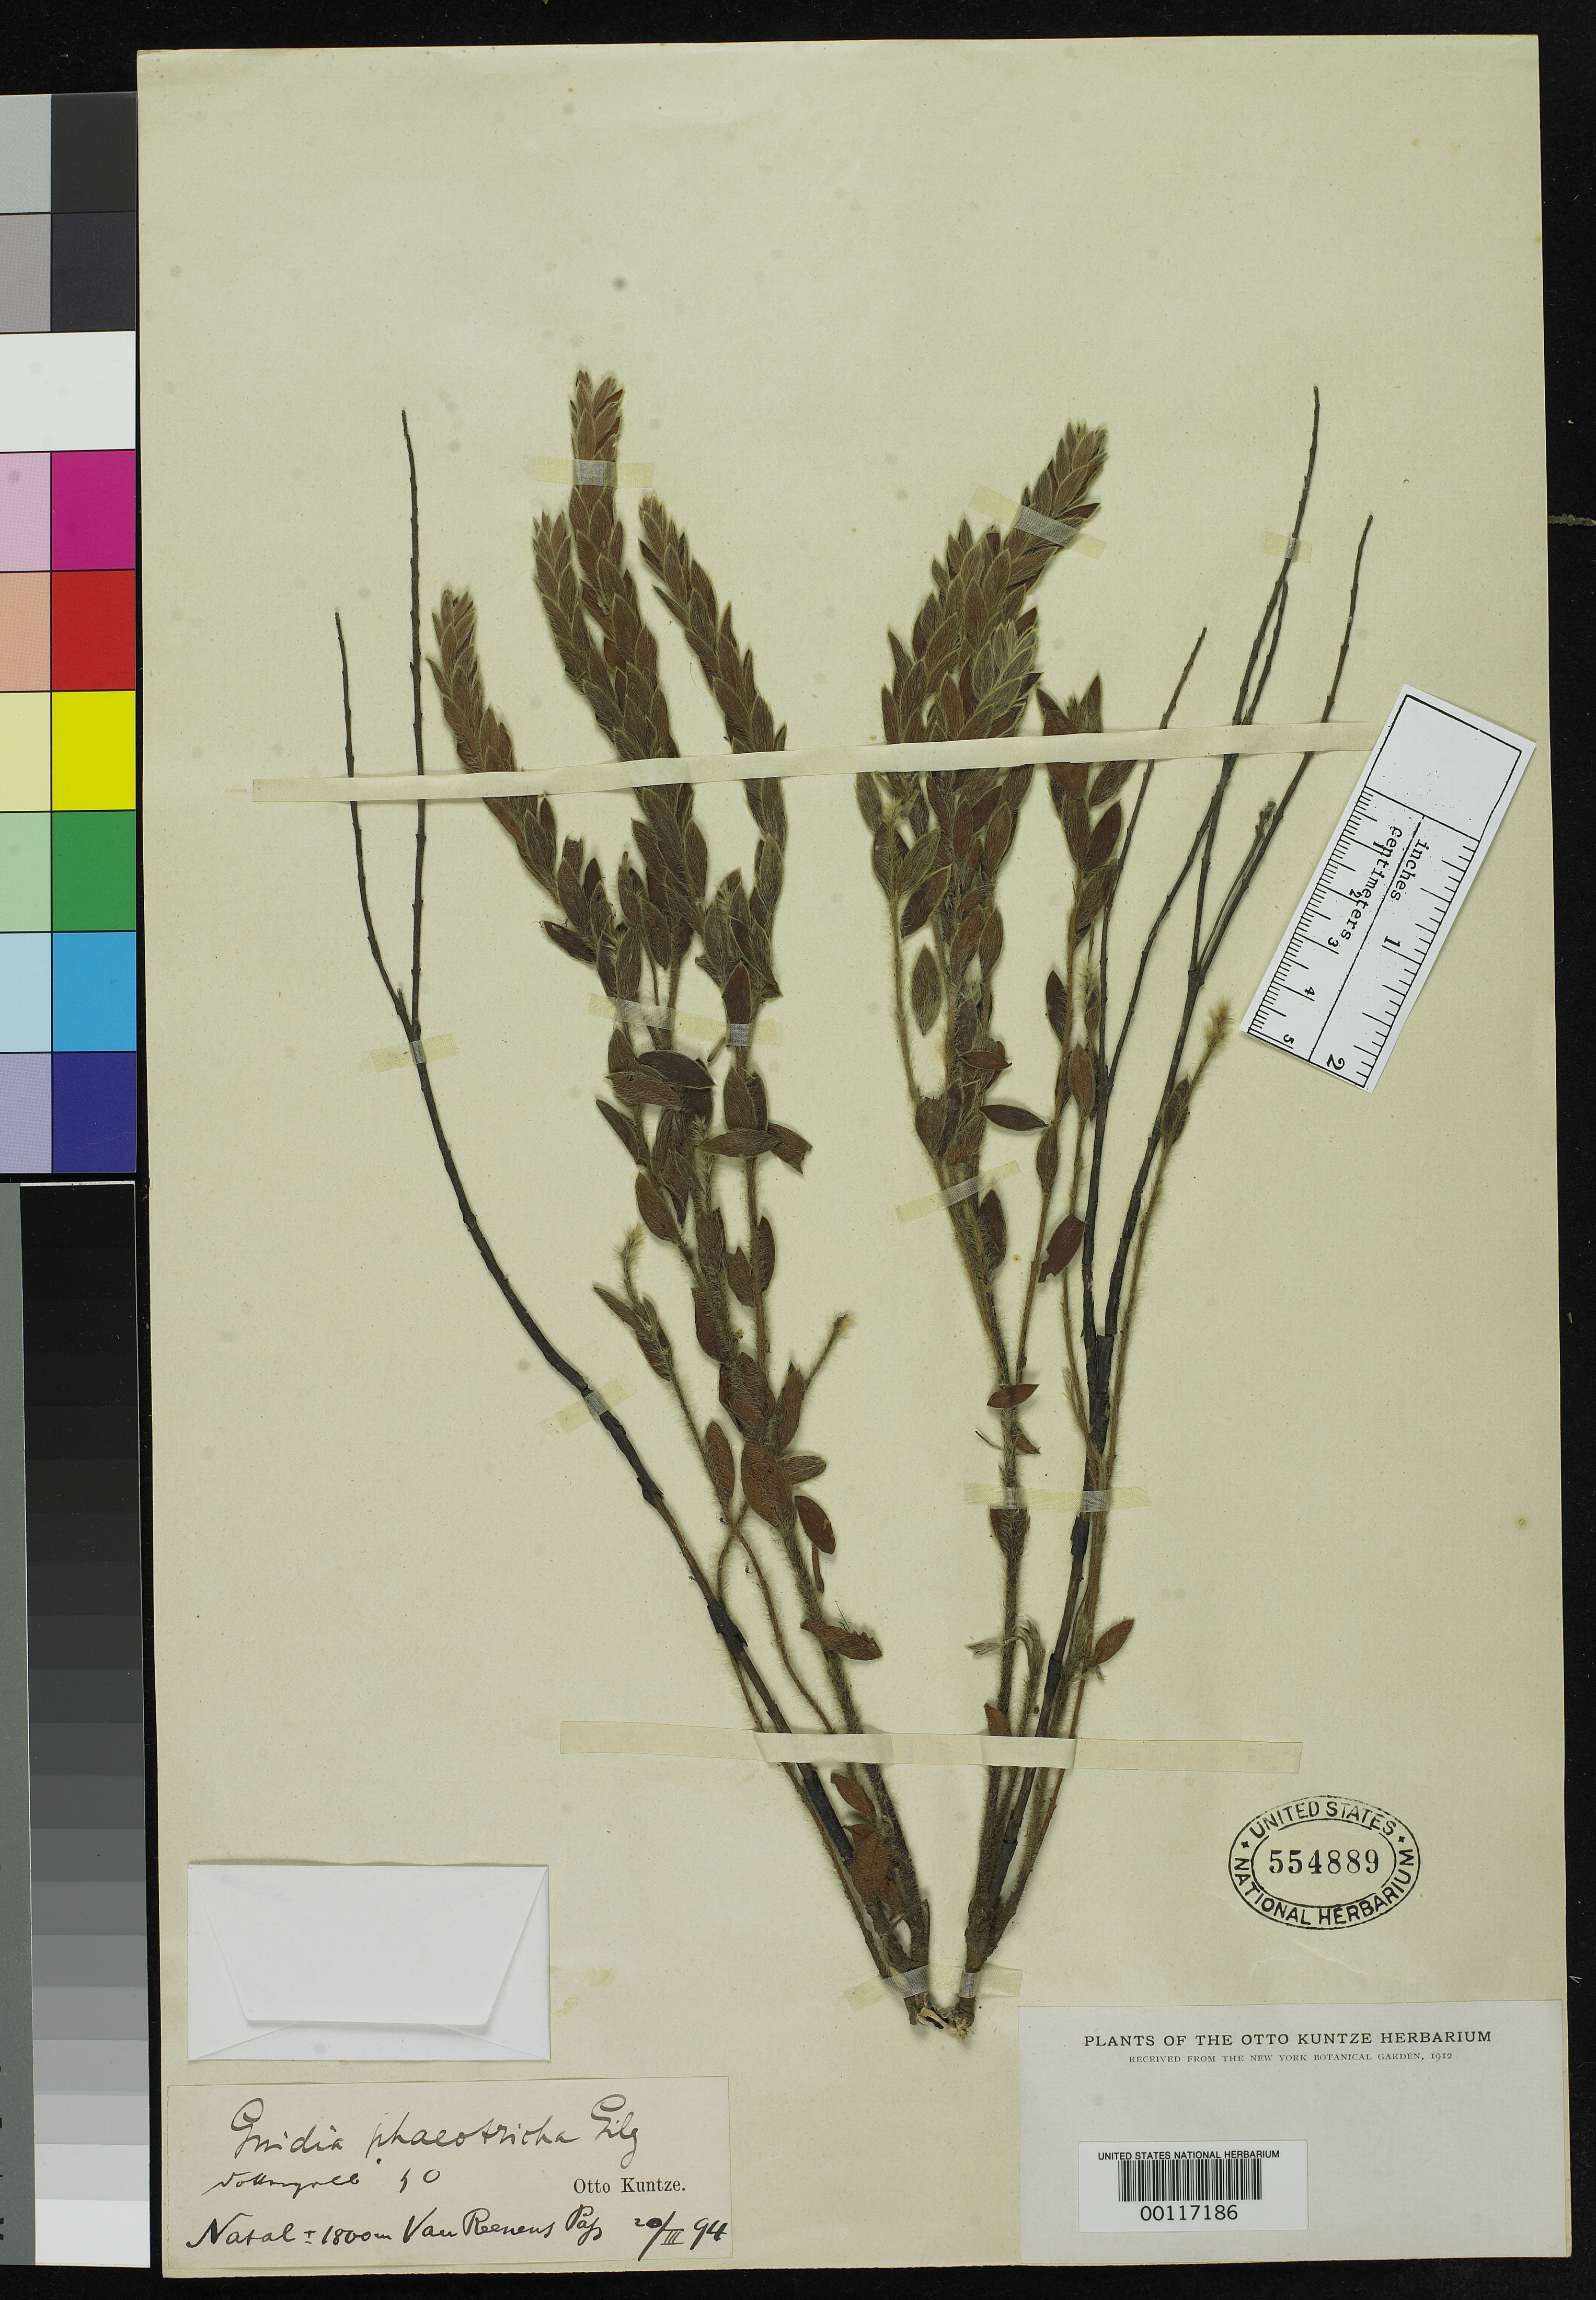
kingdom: Plantae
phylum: Tracheophyta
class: Magnoliopsida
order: Malvales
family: Thymelaeaceae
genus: Gnidia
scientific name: Gnidia phaeotricha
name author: Gilg in Kuntze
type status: Isotype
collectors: C.E.O. Kuntze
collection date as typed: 20 Mar 1894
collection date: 1894-03-20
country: South Africa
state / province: KwaZulu-Natal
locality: Van Reenen's Pass.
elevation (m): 1700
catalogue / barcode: US 554889